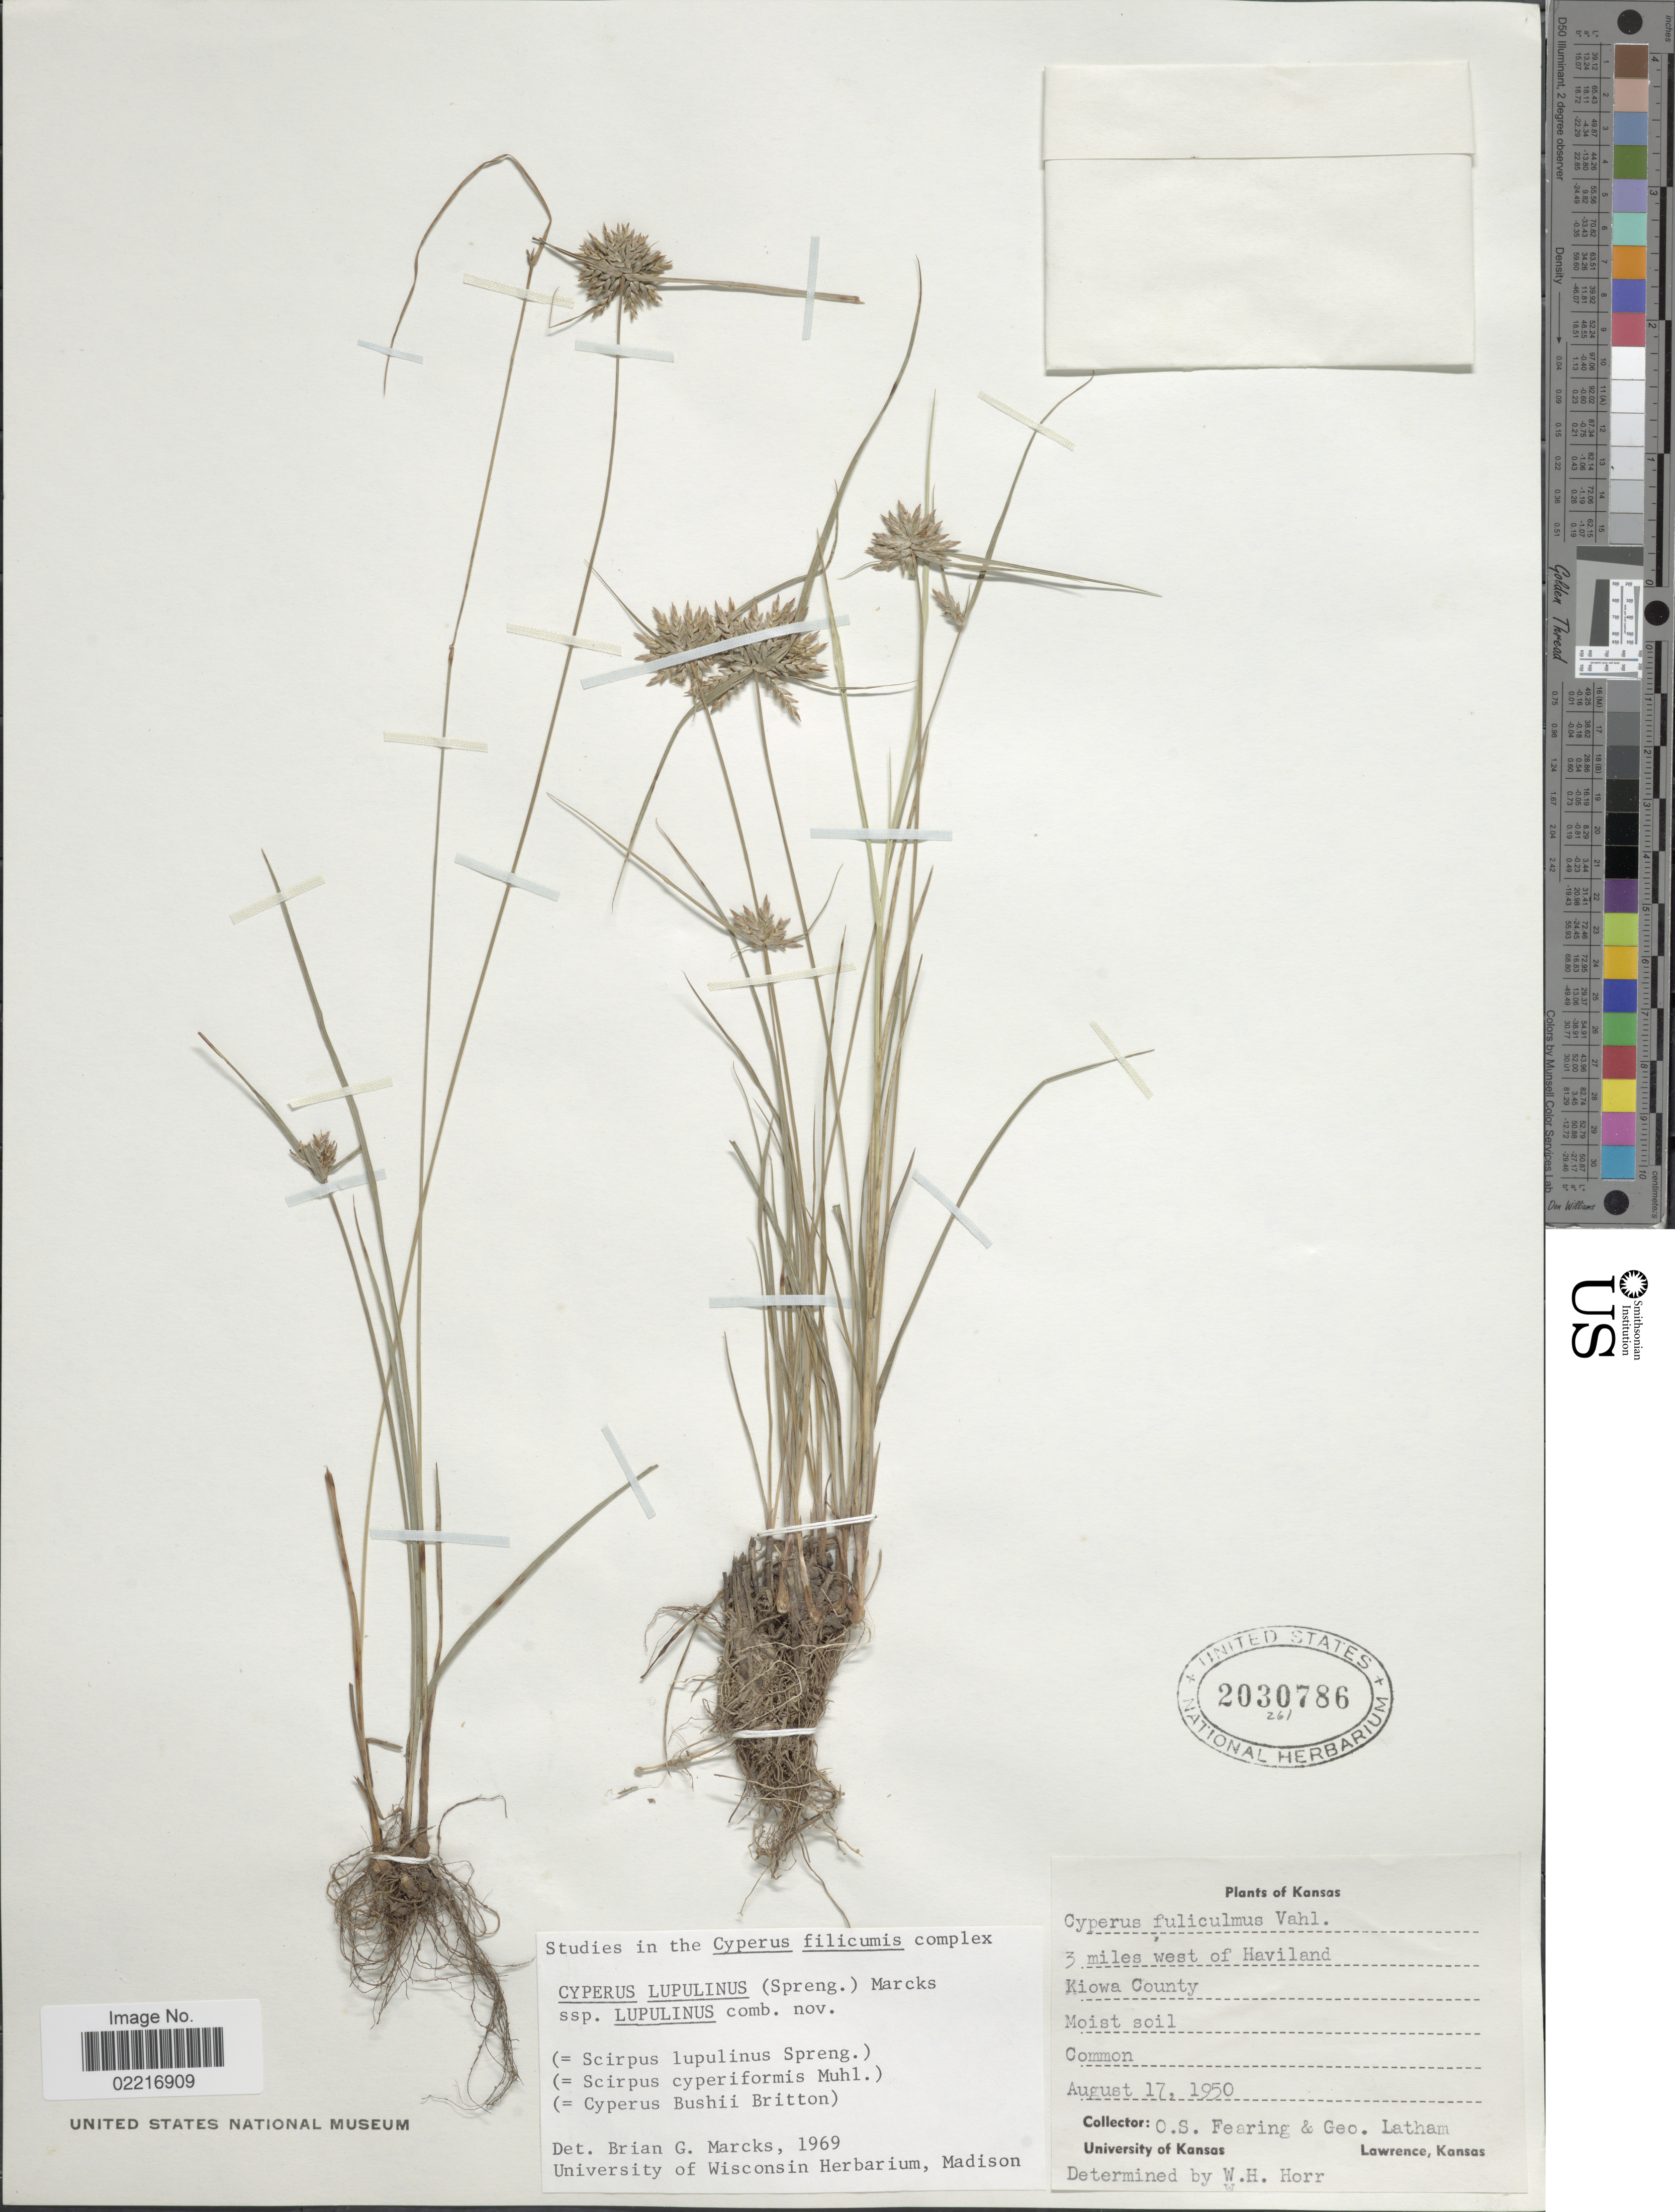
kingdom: Plantae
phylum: Tracheophyta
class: Liliopsida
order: Poales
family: Cyperaceae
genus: Cyperus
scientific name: Cyperus lupulinus subsp. lupulinus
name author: (Spreng.) Marcks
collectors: O. S. Fearing & G. Latham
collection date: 1950-08-17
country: United States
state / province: Kansas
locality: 3 miles west of Haviland, Kiowa County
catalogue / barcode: US 2030786